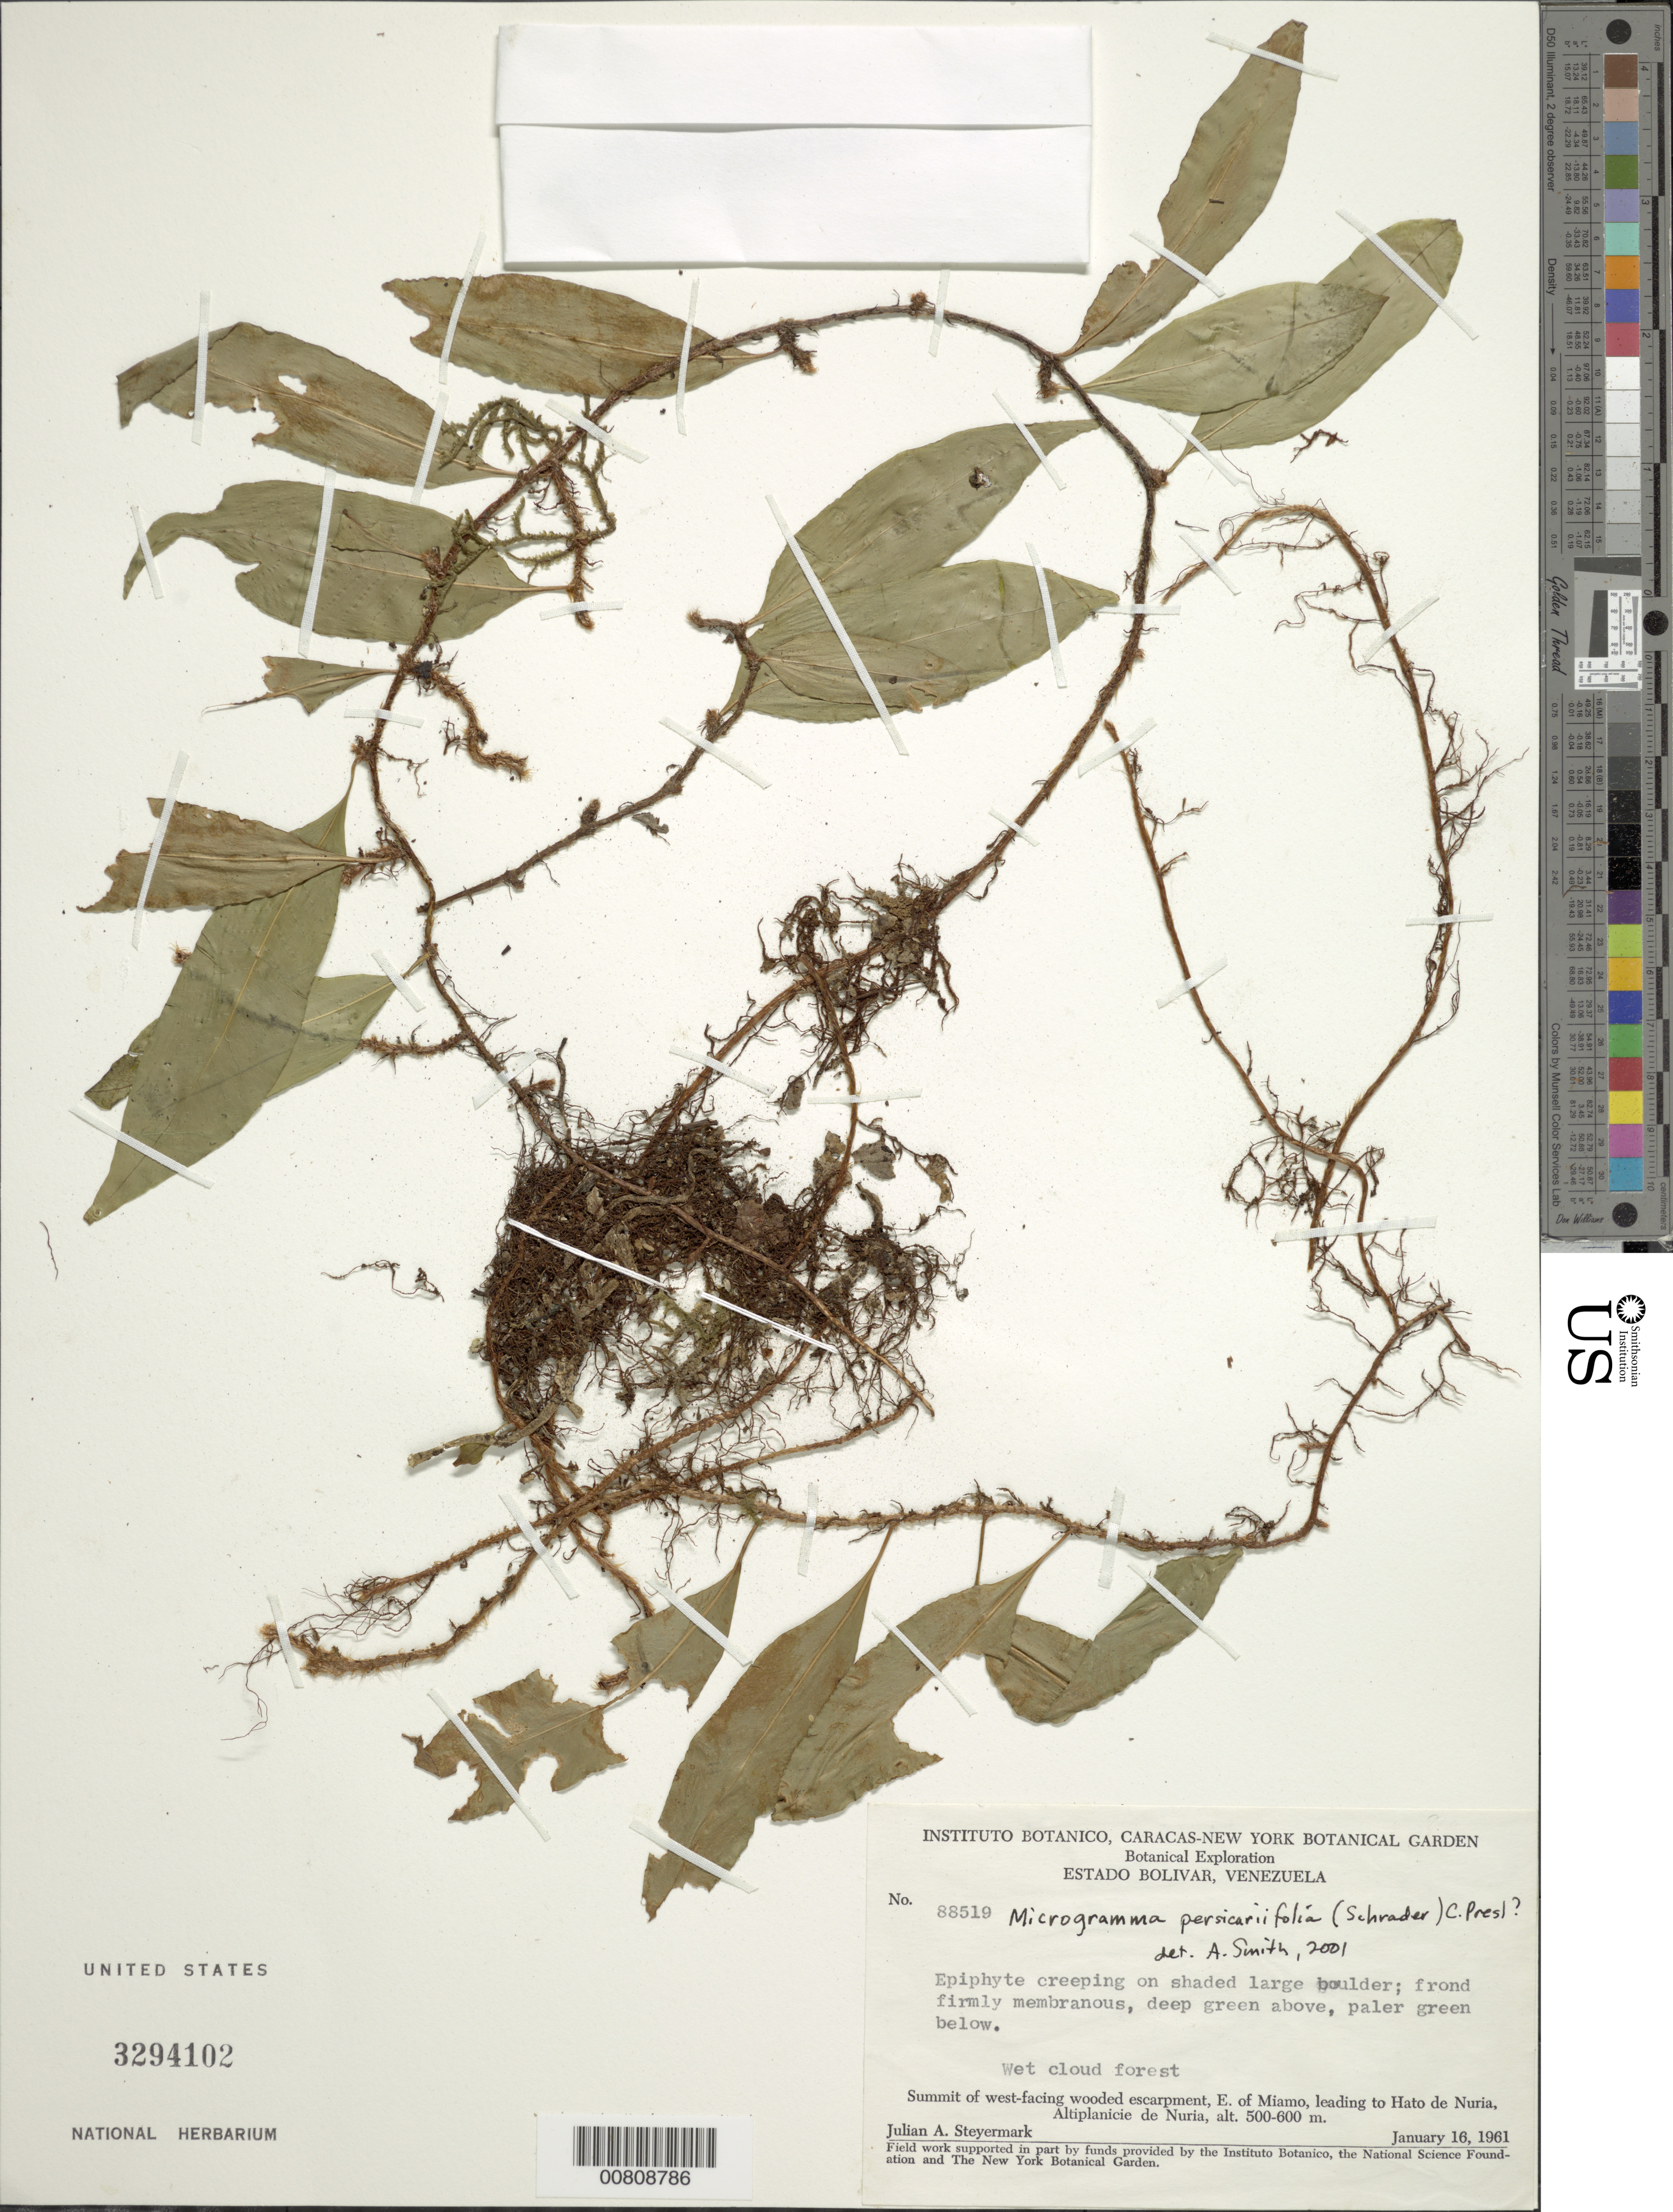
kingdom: Plantae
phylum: Tracheophyta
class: Polypodiopsida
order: Polypodiales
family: Polypodiaceae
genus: Microgramma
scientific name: Microgramma persicariifolia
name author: (Schrad.) C. Presl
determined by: Smith, Alan R., (UC)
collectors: J. Steyermark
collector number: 88519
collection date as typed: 16-Jan-61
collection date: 1961-01-16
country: Venezuela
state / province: Bolívar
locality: Miamo, E of, leading to Hato de Nuria, Altiplanicie de Nuria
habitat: Wet cloud forest; creeping on shaded large boulder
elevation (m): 500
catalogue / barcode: US 3294102